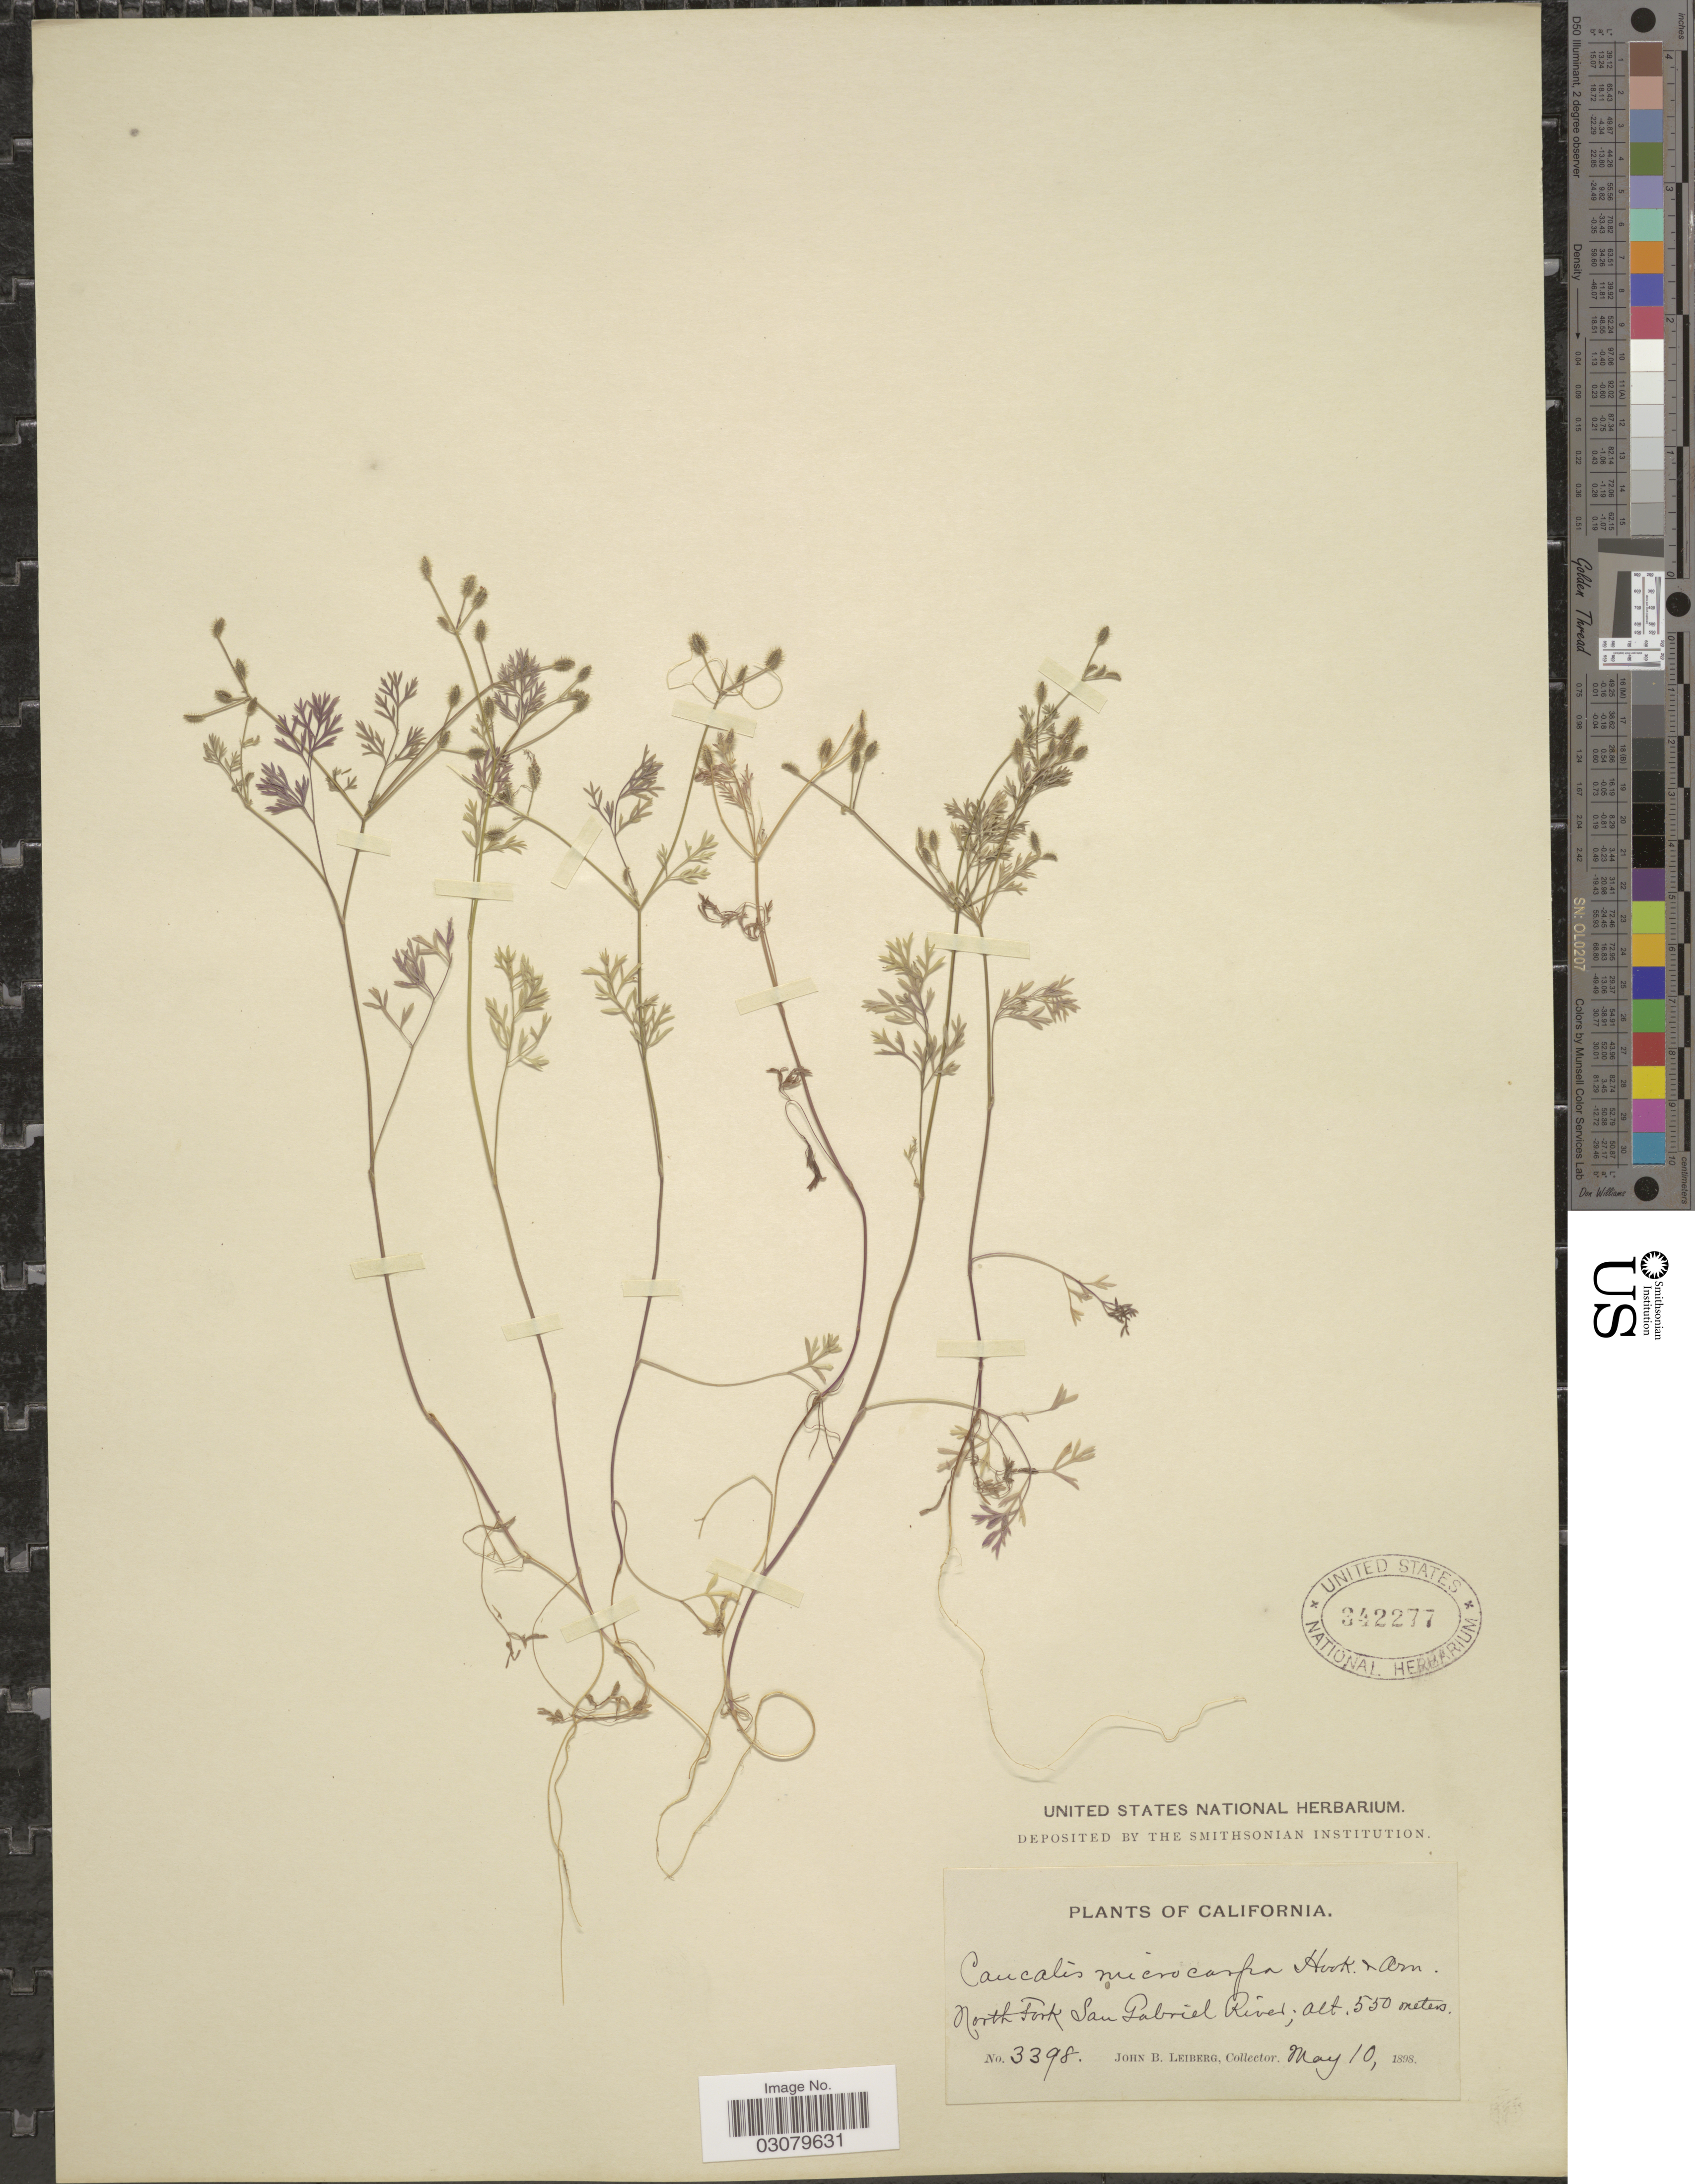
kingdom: Plantae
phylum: Tracheophyta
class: Magnoliopsida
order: Apiales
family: Apiaceae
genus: Caucalis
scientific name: Caucalis microcarpa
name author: Hook. & Arn.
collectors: J. B. Leiberg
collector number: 3398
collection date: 1898-05-10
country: United States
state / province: California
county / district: Los Angeles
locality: North Fork San Gabriel River.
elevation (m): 550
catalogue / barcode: US 342277